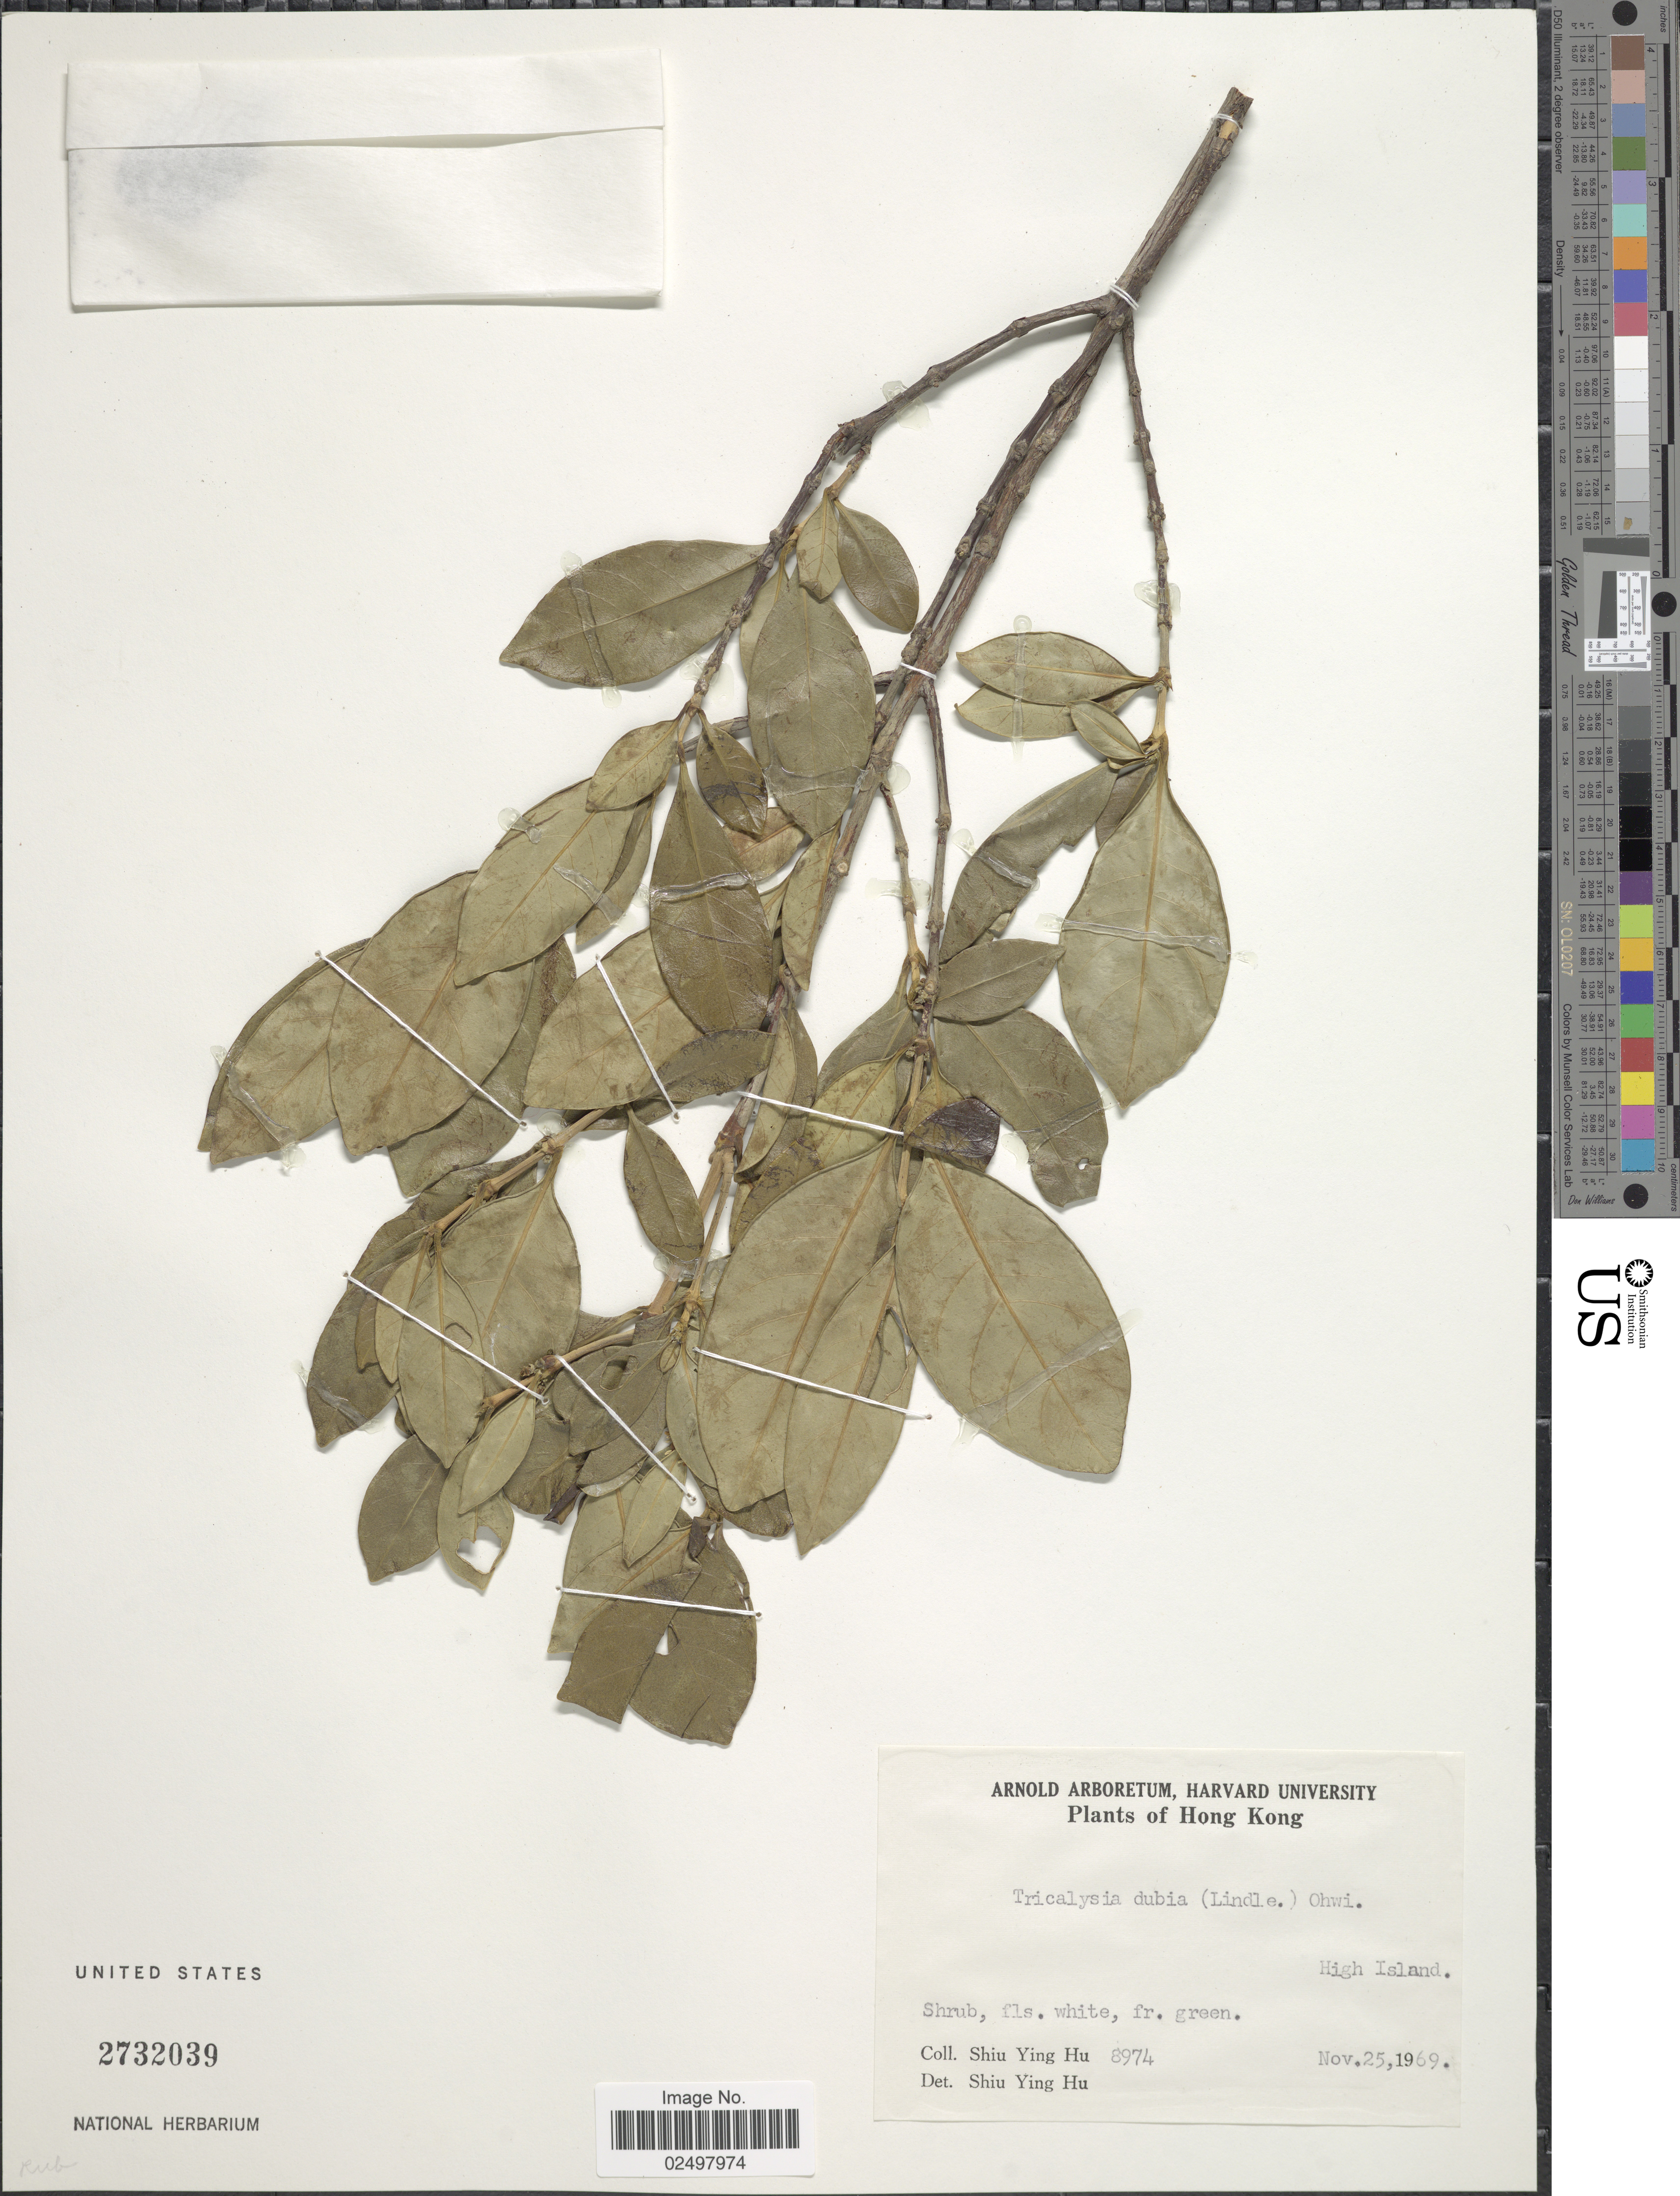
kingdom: Plantae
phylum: Tracheophyta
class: Magnoliopsida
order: Gentianales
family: Rubiaceae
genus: Tricalysia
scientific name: Tricalysia dubia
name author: (Lindl.) Ohwi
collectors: S. Y. Hu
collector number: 8974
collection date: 1969-11-25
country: China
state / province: Hong Kong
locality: Hong Kong, High Island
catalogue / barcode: US 2732039